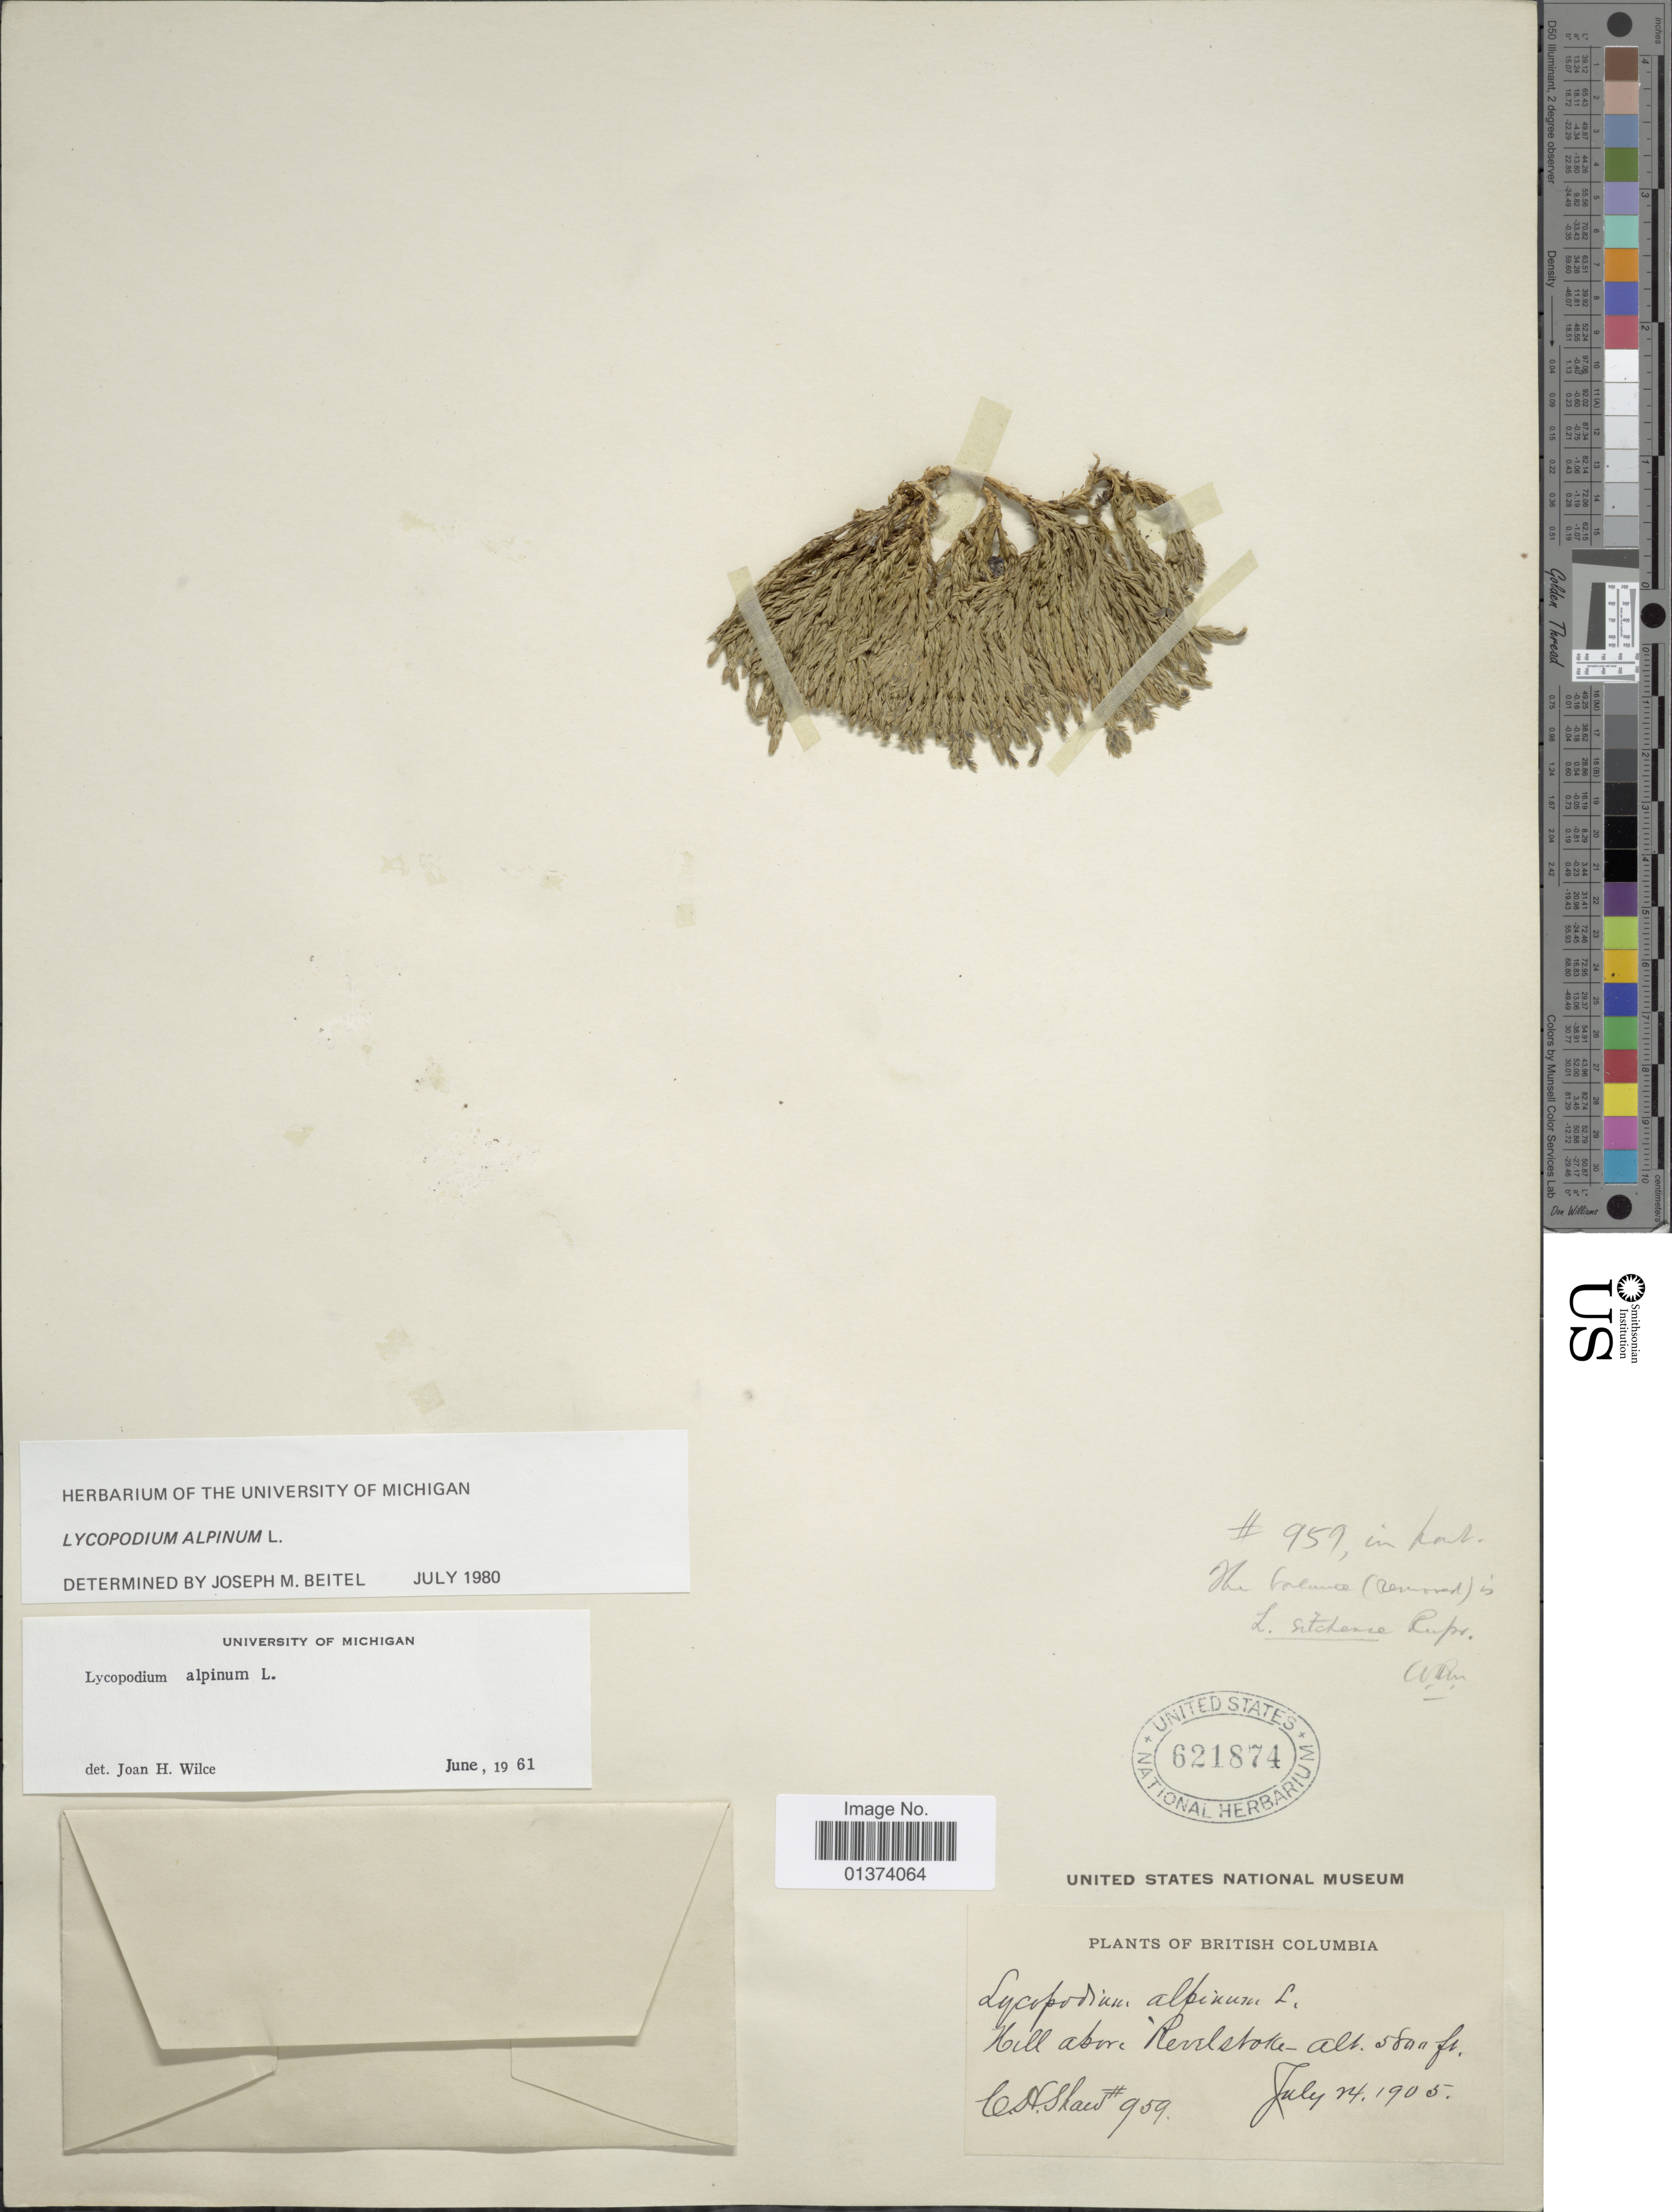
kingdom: Plantae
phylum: Tracheophyta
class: Lycopodiopsida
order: Lycopodiales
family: Lycopodiaceae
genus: Diphasiastrum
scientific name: Diphasiastrum alpinum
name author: (L.) Holub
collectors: C. H. Shaw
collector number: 959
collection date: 1905-07-24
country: Canada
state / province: British Columbia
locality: Hill above Revelstoke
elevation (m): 1768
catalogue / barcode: US 621874